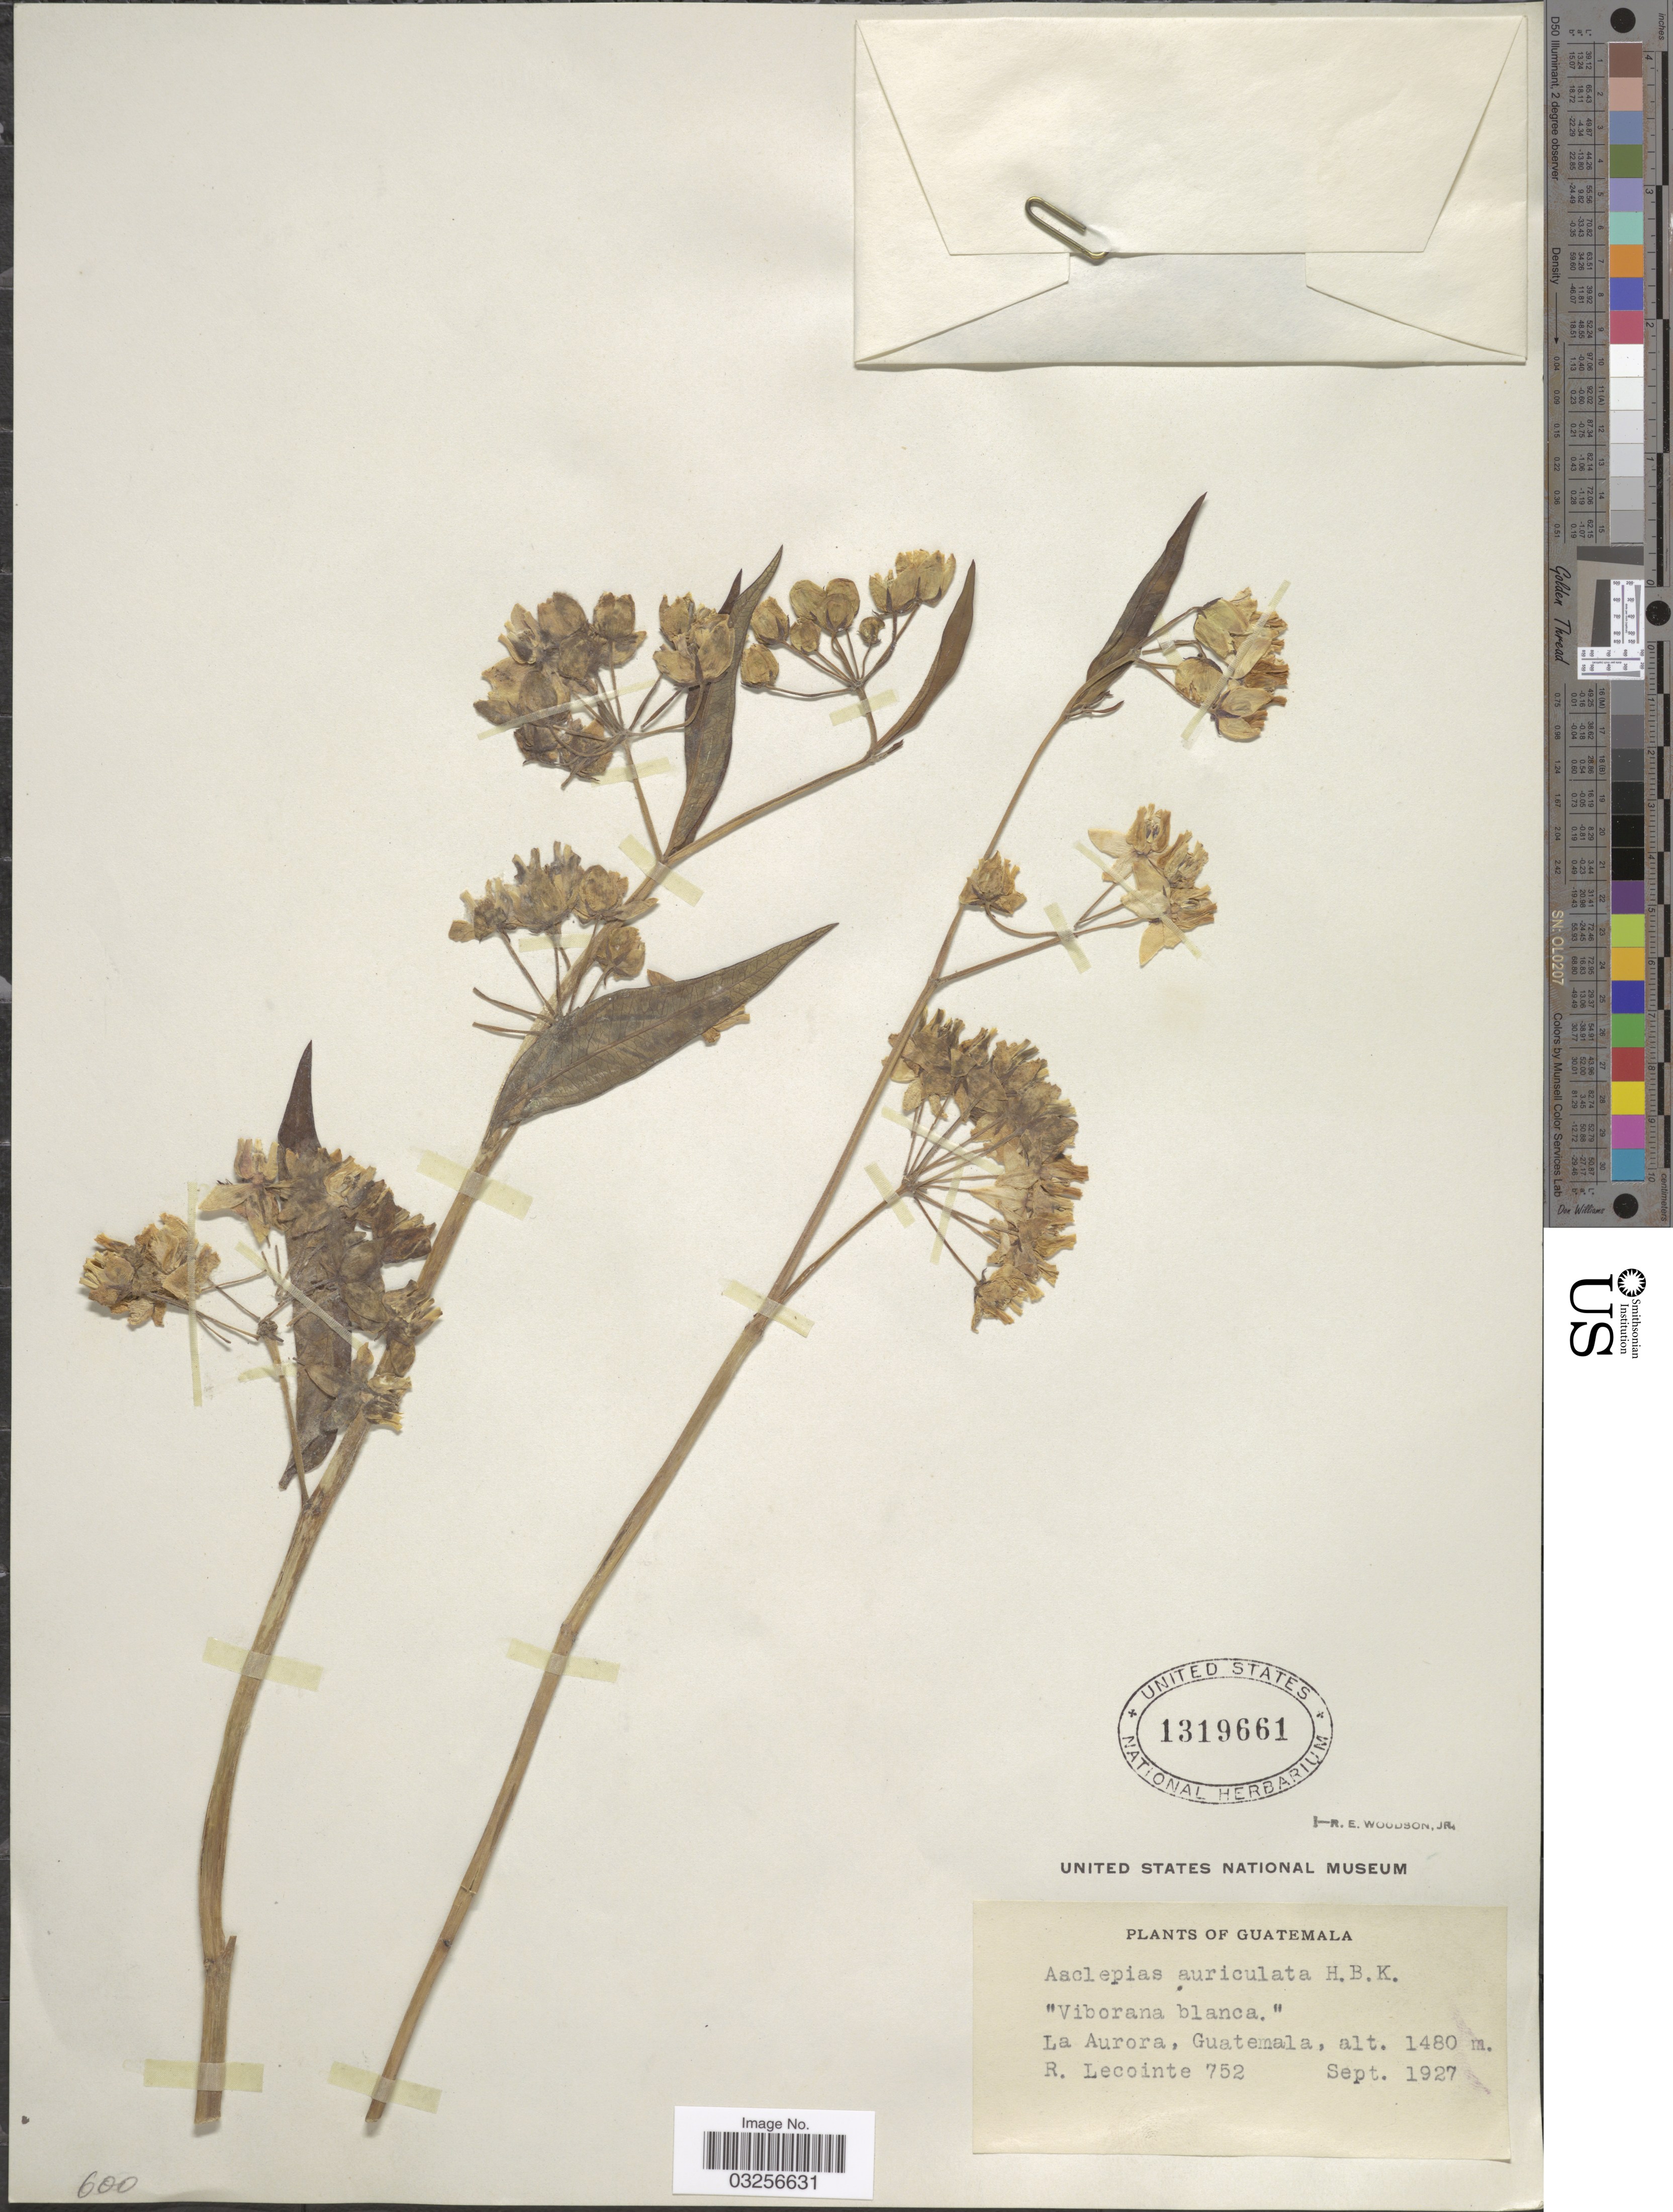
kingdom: Plantae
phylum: Tracheophyta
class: Magnoliopsida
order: Gentianales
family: Apocynaceae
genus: Asclepias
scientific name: Asclepias auriculata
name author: Kunth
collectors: R. Lecointe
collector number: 752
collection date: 1927-09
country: Guatemala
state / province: Guatemala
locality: La Aurora.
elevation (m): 1480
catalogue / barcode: US 1319661